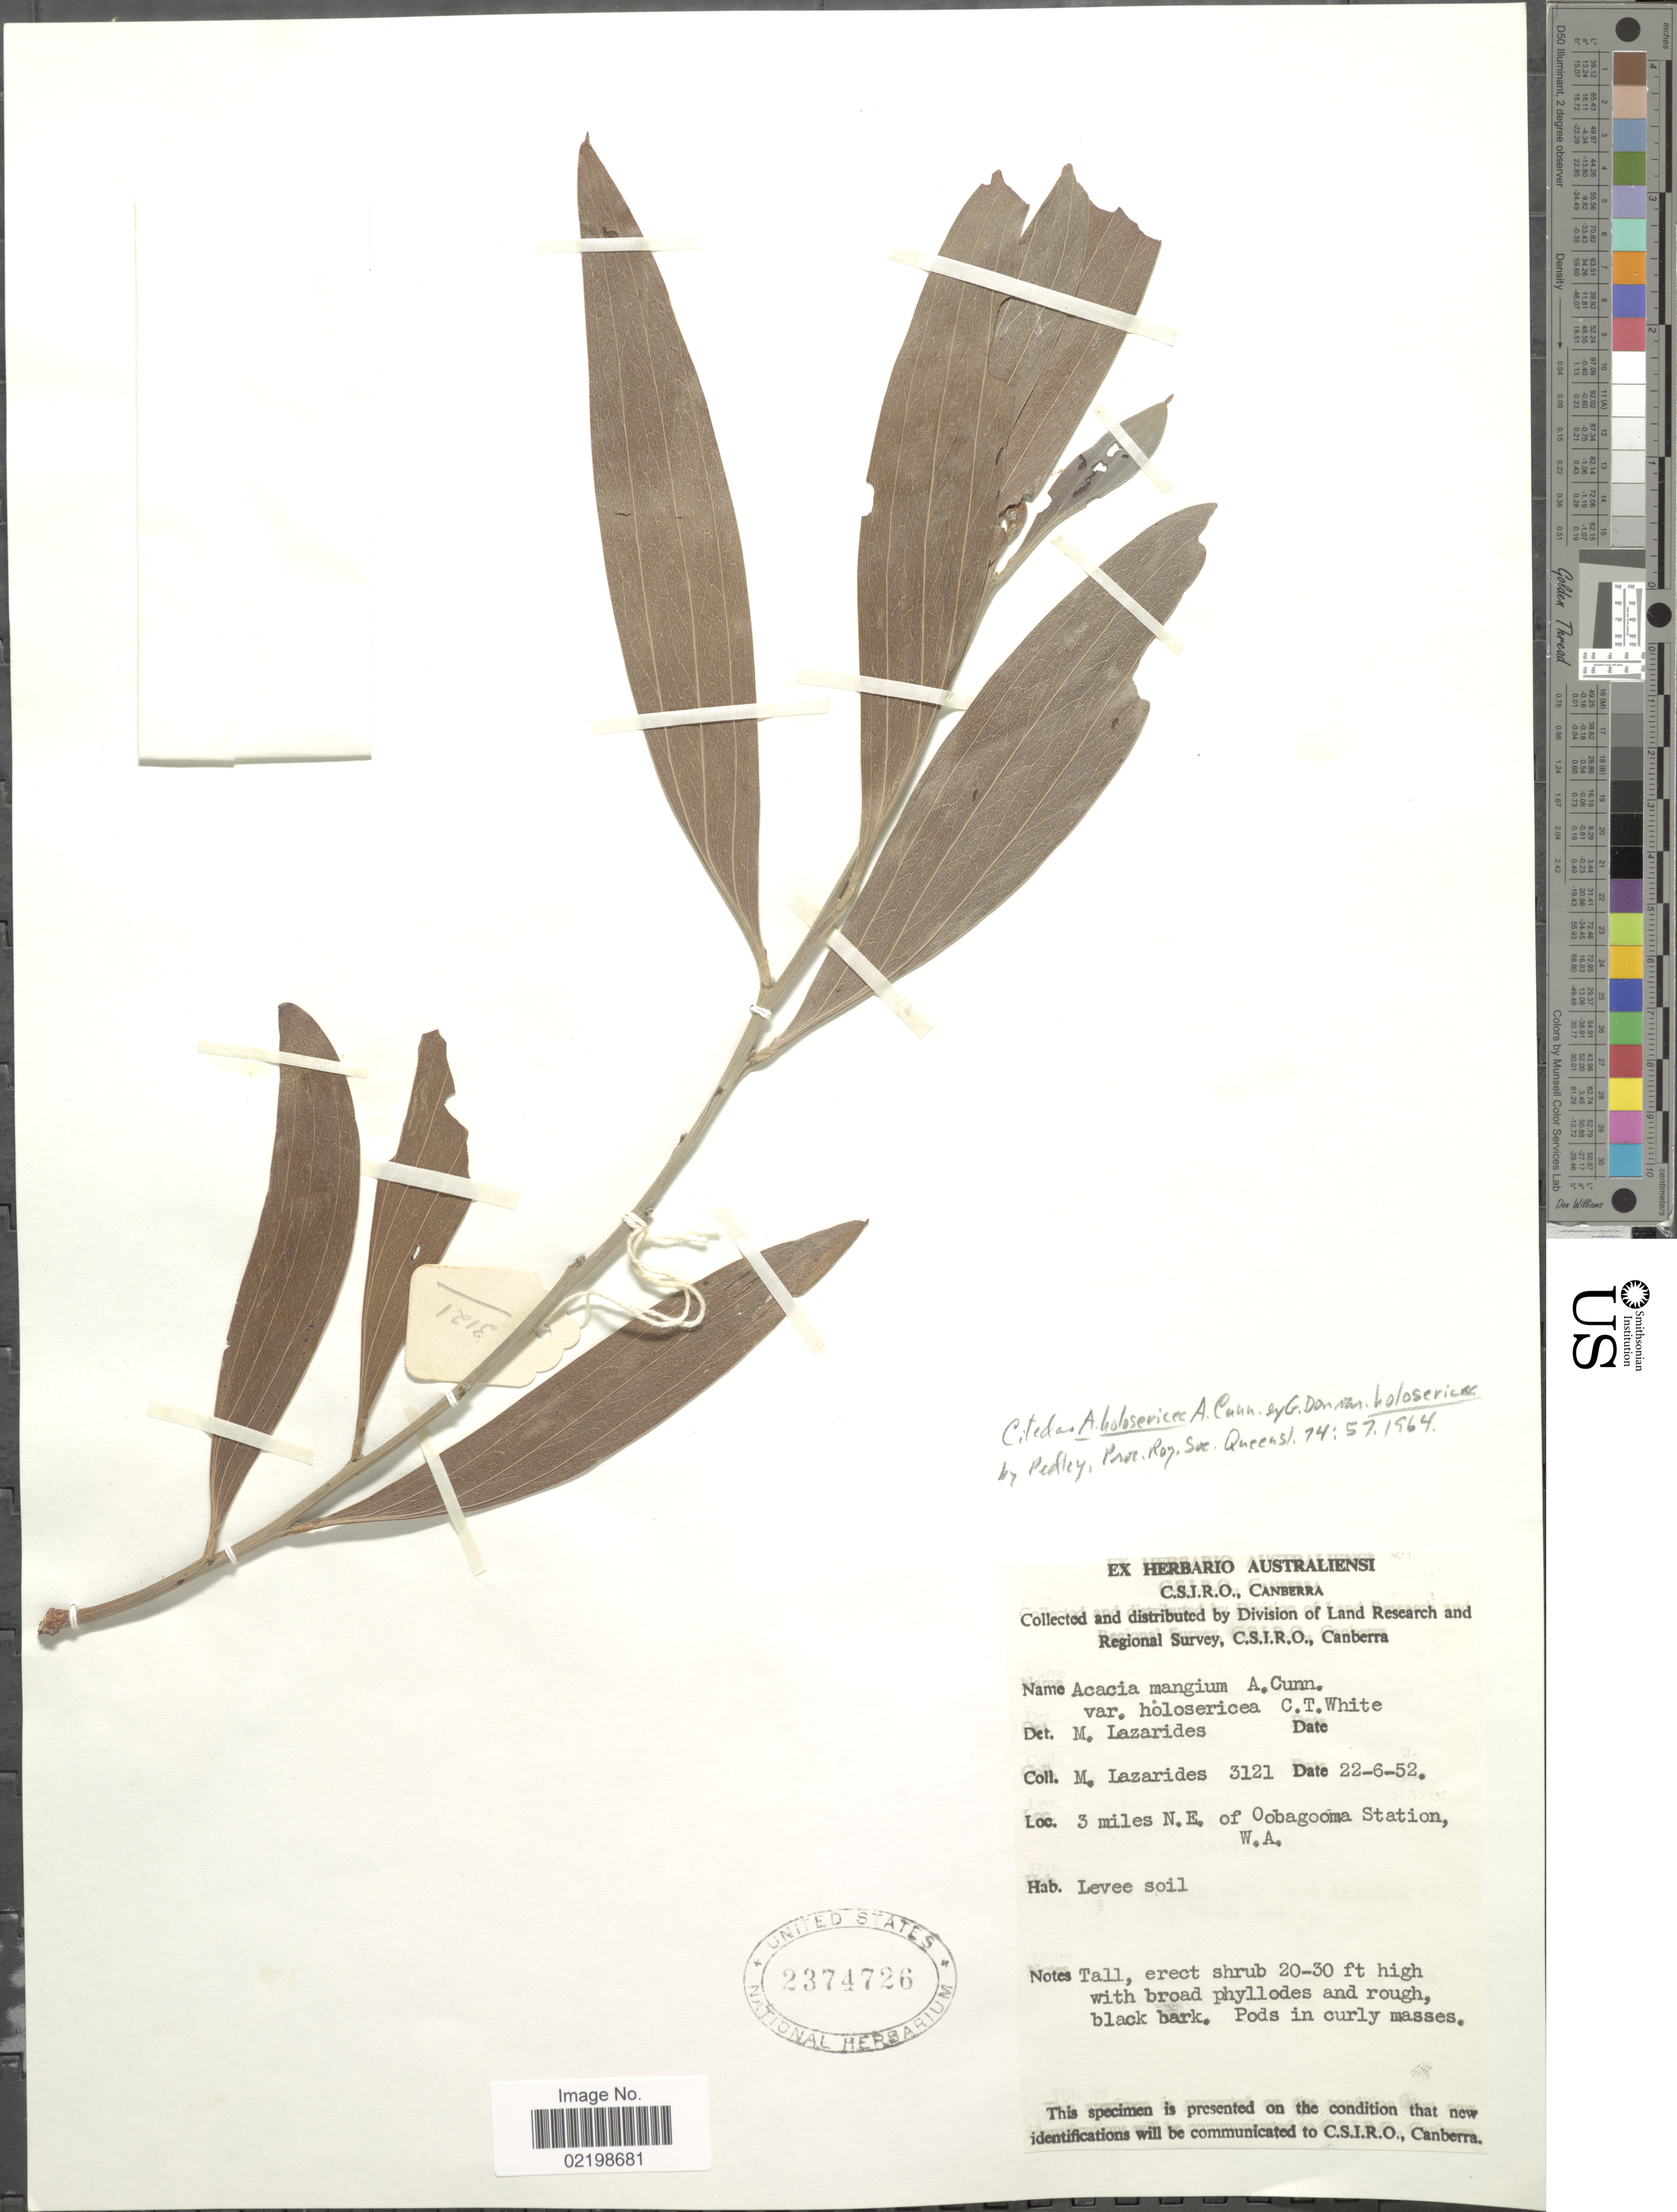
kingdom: Plantae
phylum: Tracheophyta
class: Magnoliopsida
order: Fabales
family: Fabaceae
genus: Acacia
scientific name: Acacia holosericea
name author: A. Cunn. ex Don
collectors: M. Lazarides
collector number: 3121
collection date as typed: Transcribed d/m/y: 22/6/52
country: Australia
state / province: Western Australia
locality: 3 miels N.E. of Oobagooma Station, W.A.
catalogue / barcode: US 2374726